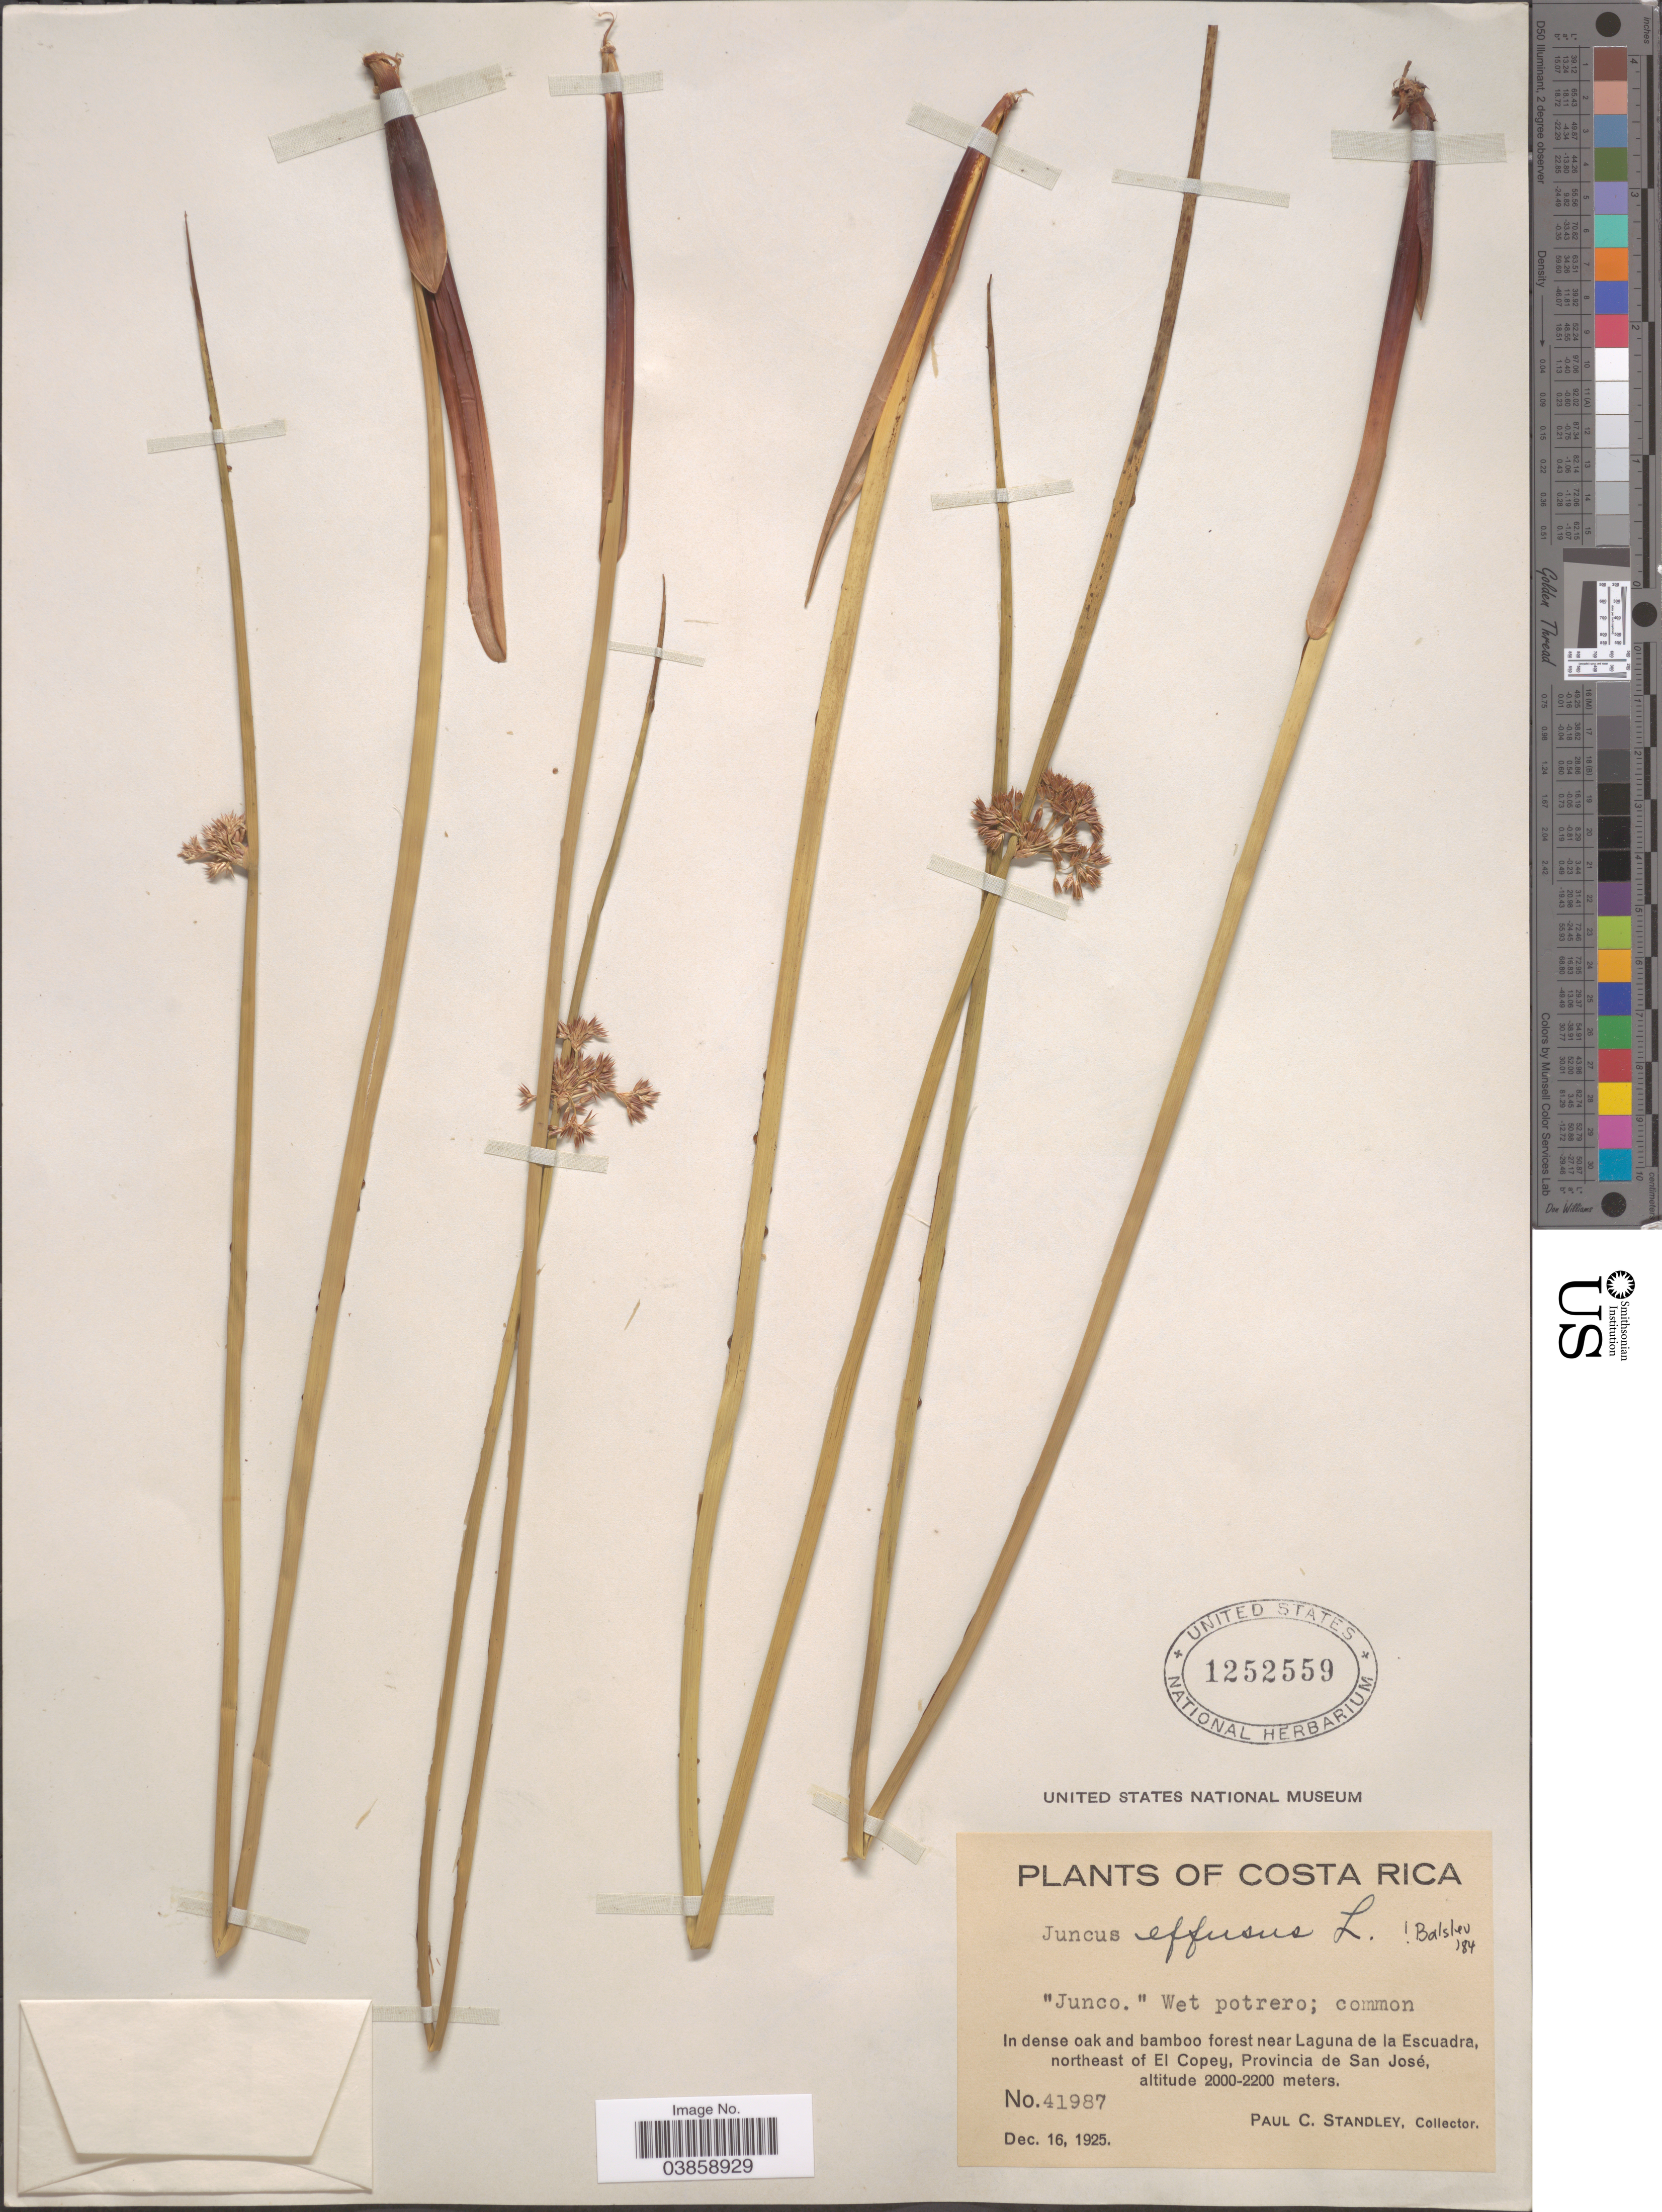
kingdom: Plantae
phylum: Tracheophyta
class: Liliopsida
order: Poales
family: Juncaceae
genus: Juncus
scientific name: Juncus effusus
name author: L.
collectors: P. C. Standley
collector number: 41987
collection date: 1925-12-16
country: Costa Rica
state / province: San José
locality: Near Laguna de la Escuadra, northeast of El Copey.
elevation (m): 2000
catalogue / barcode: US 1252559